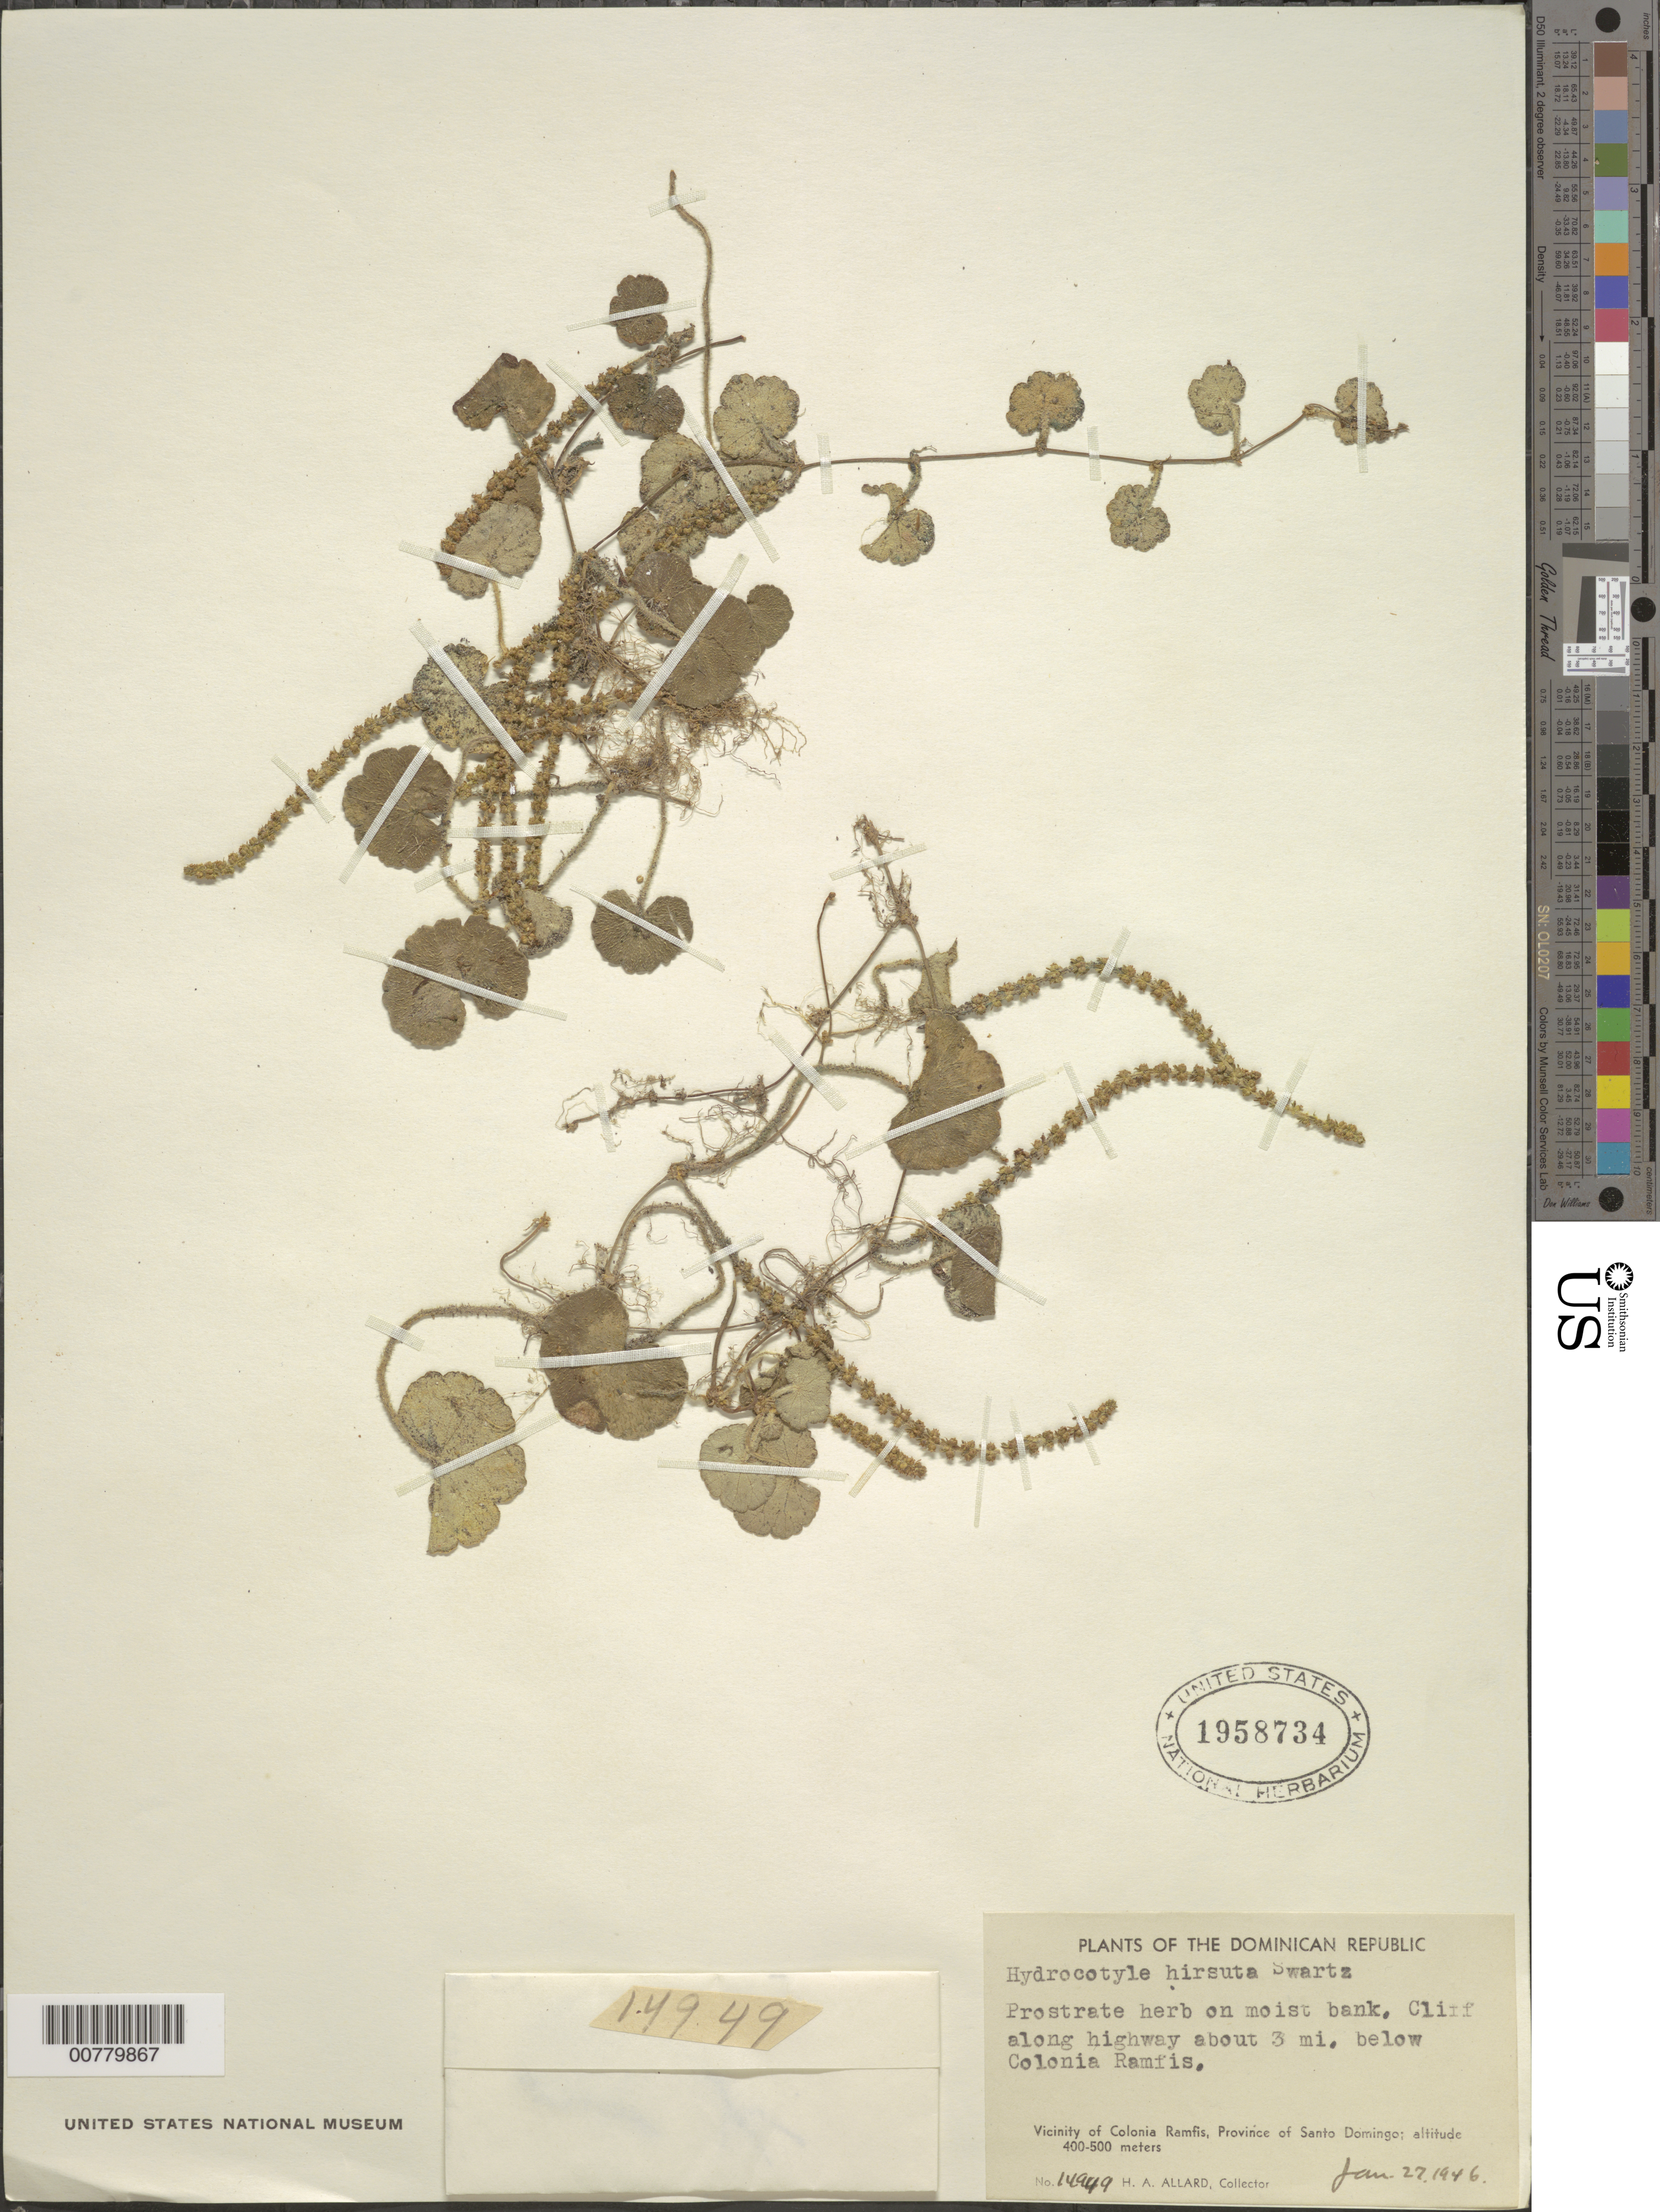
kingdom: Plantae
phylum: Tracheophyta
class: Magnoliopsida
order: Apiales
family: Araliaceae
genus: Hydrocotyle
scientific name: Hydrocotyle hirsuta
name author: Sw.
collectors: H. A. Allard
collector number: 14949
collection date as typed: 27 Jan 1946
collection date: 1946-01-27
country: Dominican Republic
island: Hispaniola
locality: Province of Santo Domingo, vicinity of Colonia Ramfis, cliff along highway about 3 miles below Colonia Ramfis.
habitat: On moist bank.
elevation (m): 400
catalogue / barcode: US 1958734